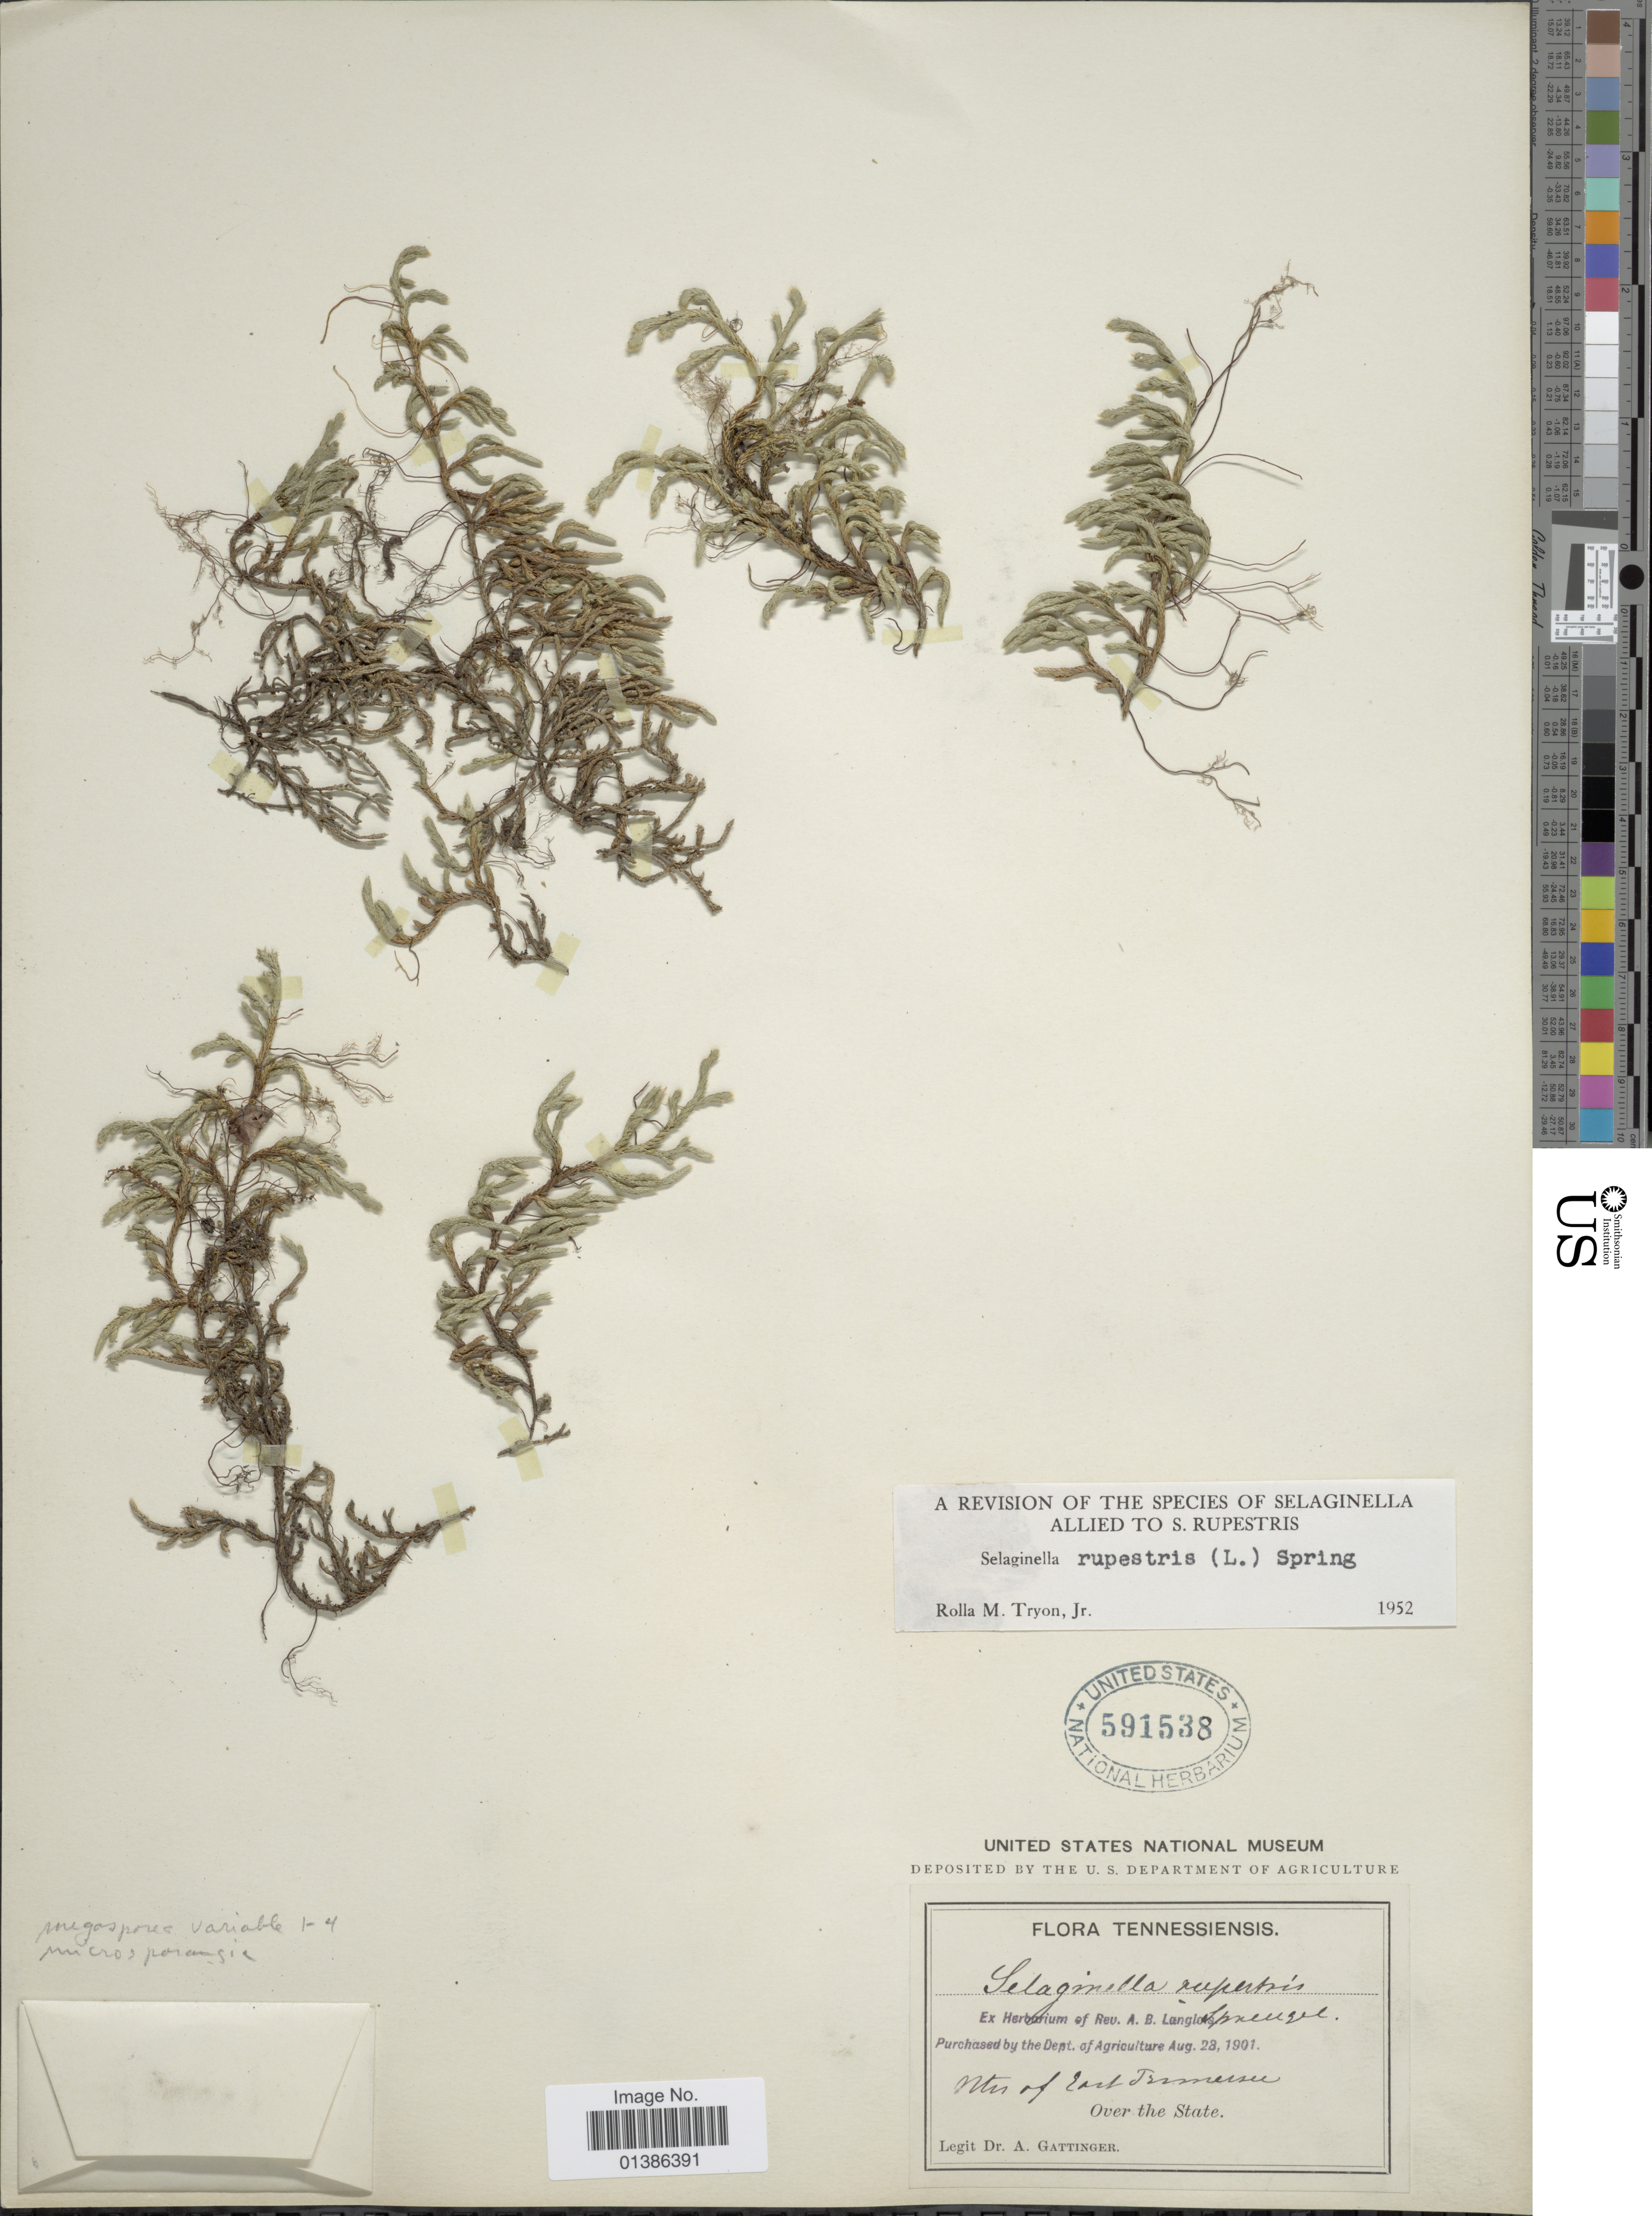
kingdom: Plantae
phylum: Tracheophyta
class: Lycopodiopsida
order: Selaginellales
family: Selaginellaceae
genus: Selaginella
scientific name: Selaginella rupestris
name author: (L.) Spring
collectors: A. Gattinger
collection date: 1901-08-28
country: United States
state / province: Tennessee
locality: Mts of East Tennessee. Over the State.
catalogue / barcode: US 591538